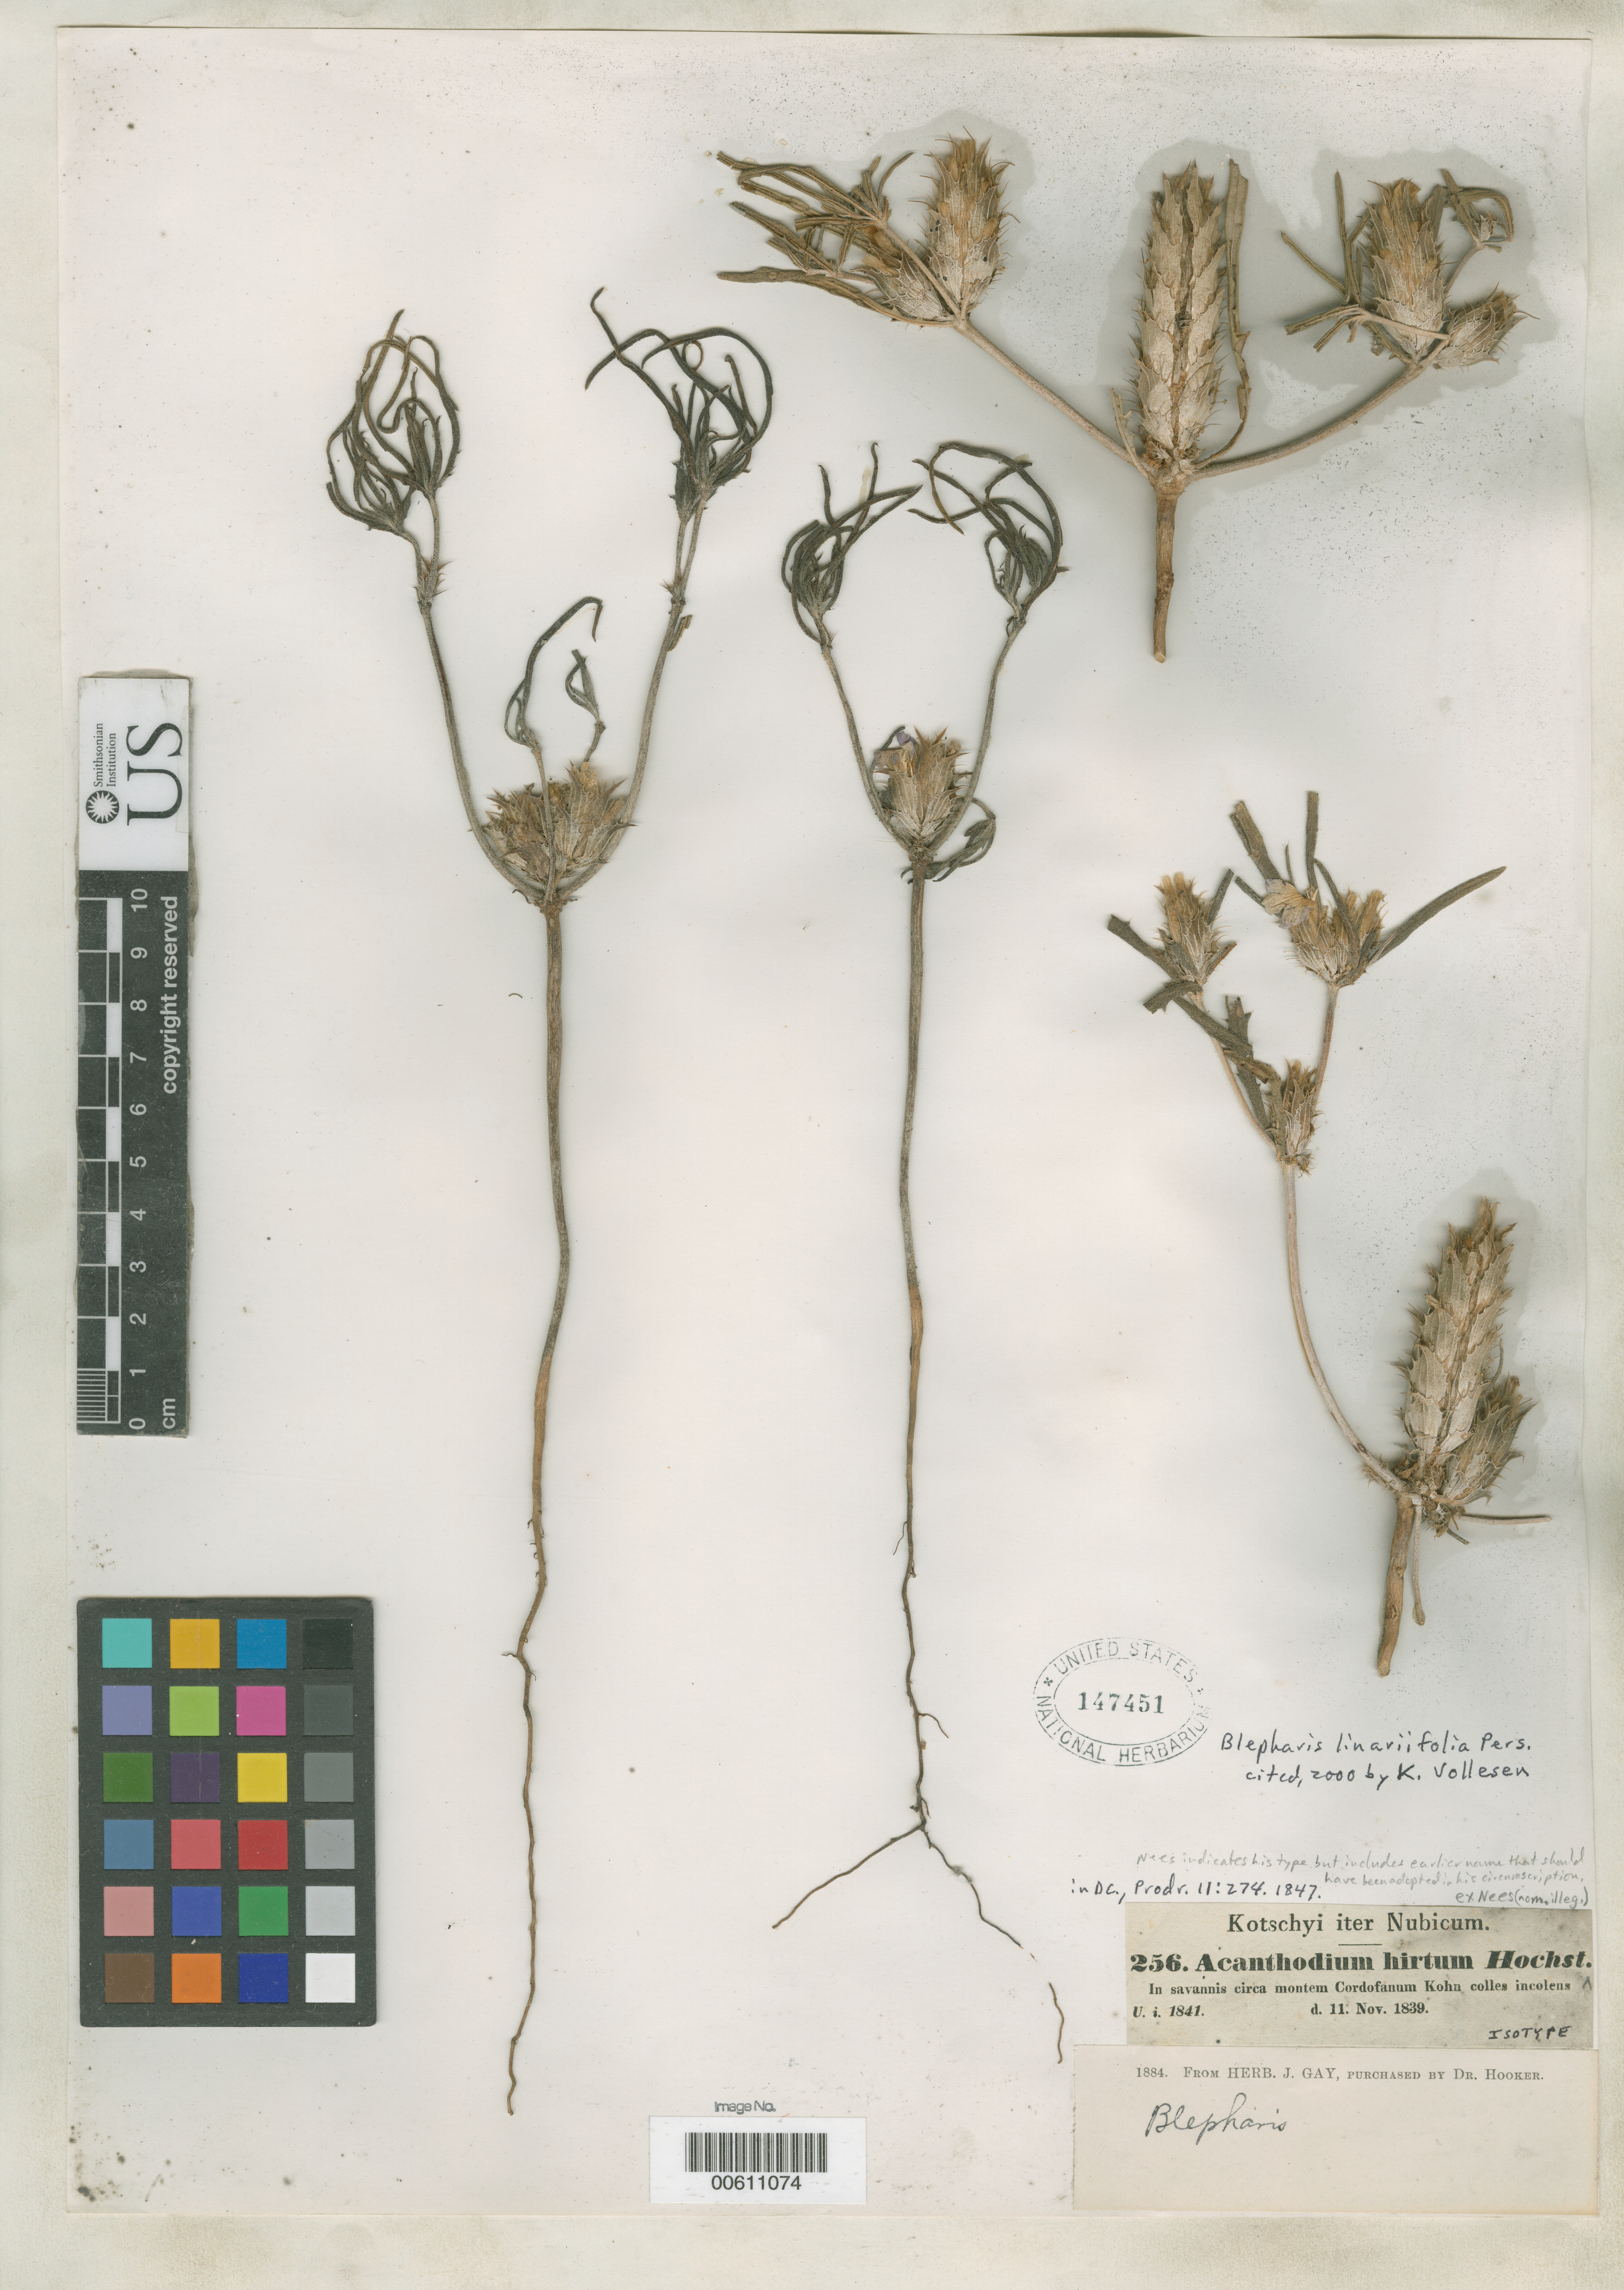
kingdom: Plantae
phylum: Tracheophyta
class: Magnoliopsida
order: Lamiales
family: Acanthaceae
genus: Acanthodium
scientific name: Acanthodium hirtum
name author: Hochst. ex Nees in DC.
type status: Isotype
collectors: K. G. Kotschy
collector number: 256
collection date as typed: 11 Nov 1839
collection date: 1839-11-11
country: Sudan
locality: In savannis circa montem Cordofanum Kohn colles incolens.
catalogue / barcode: US 147451